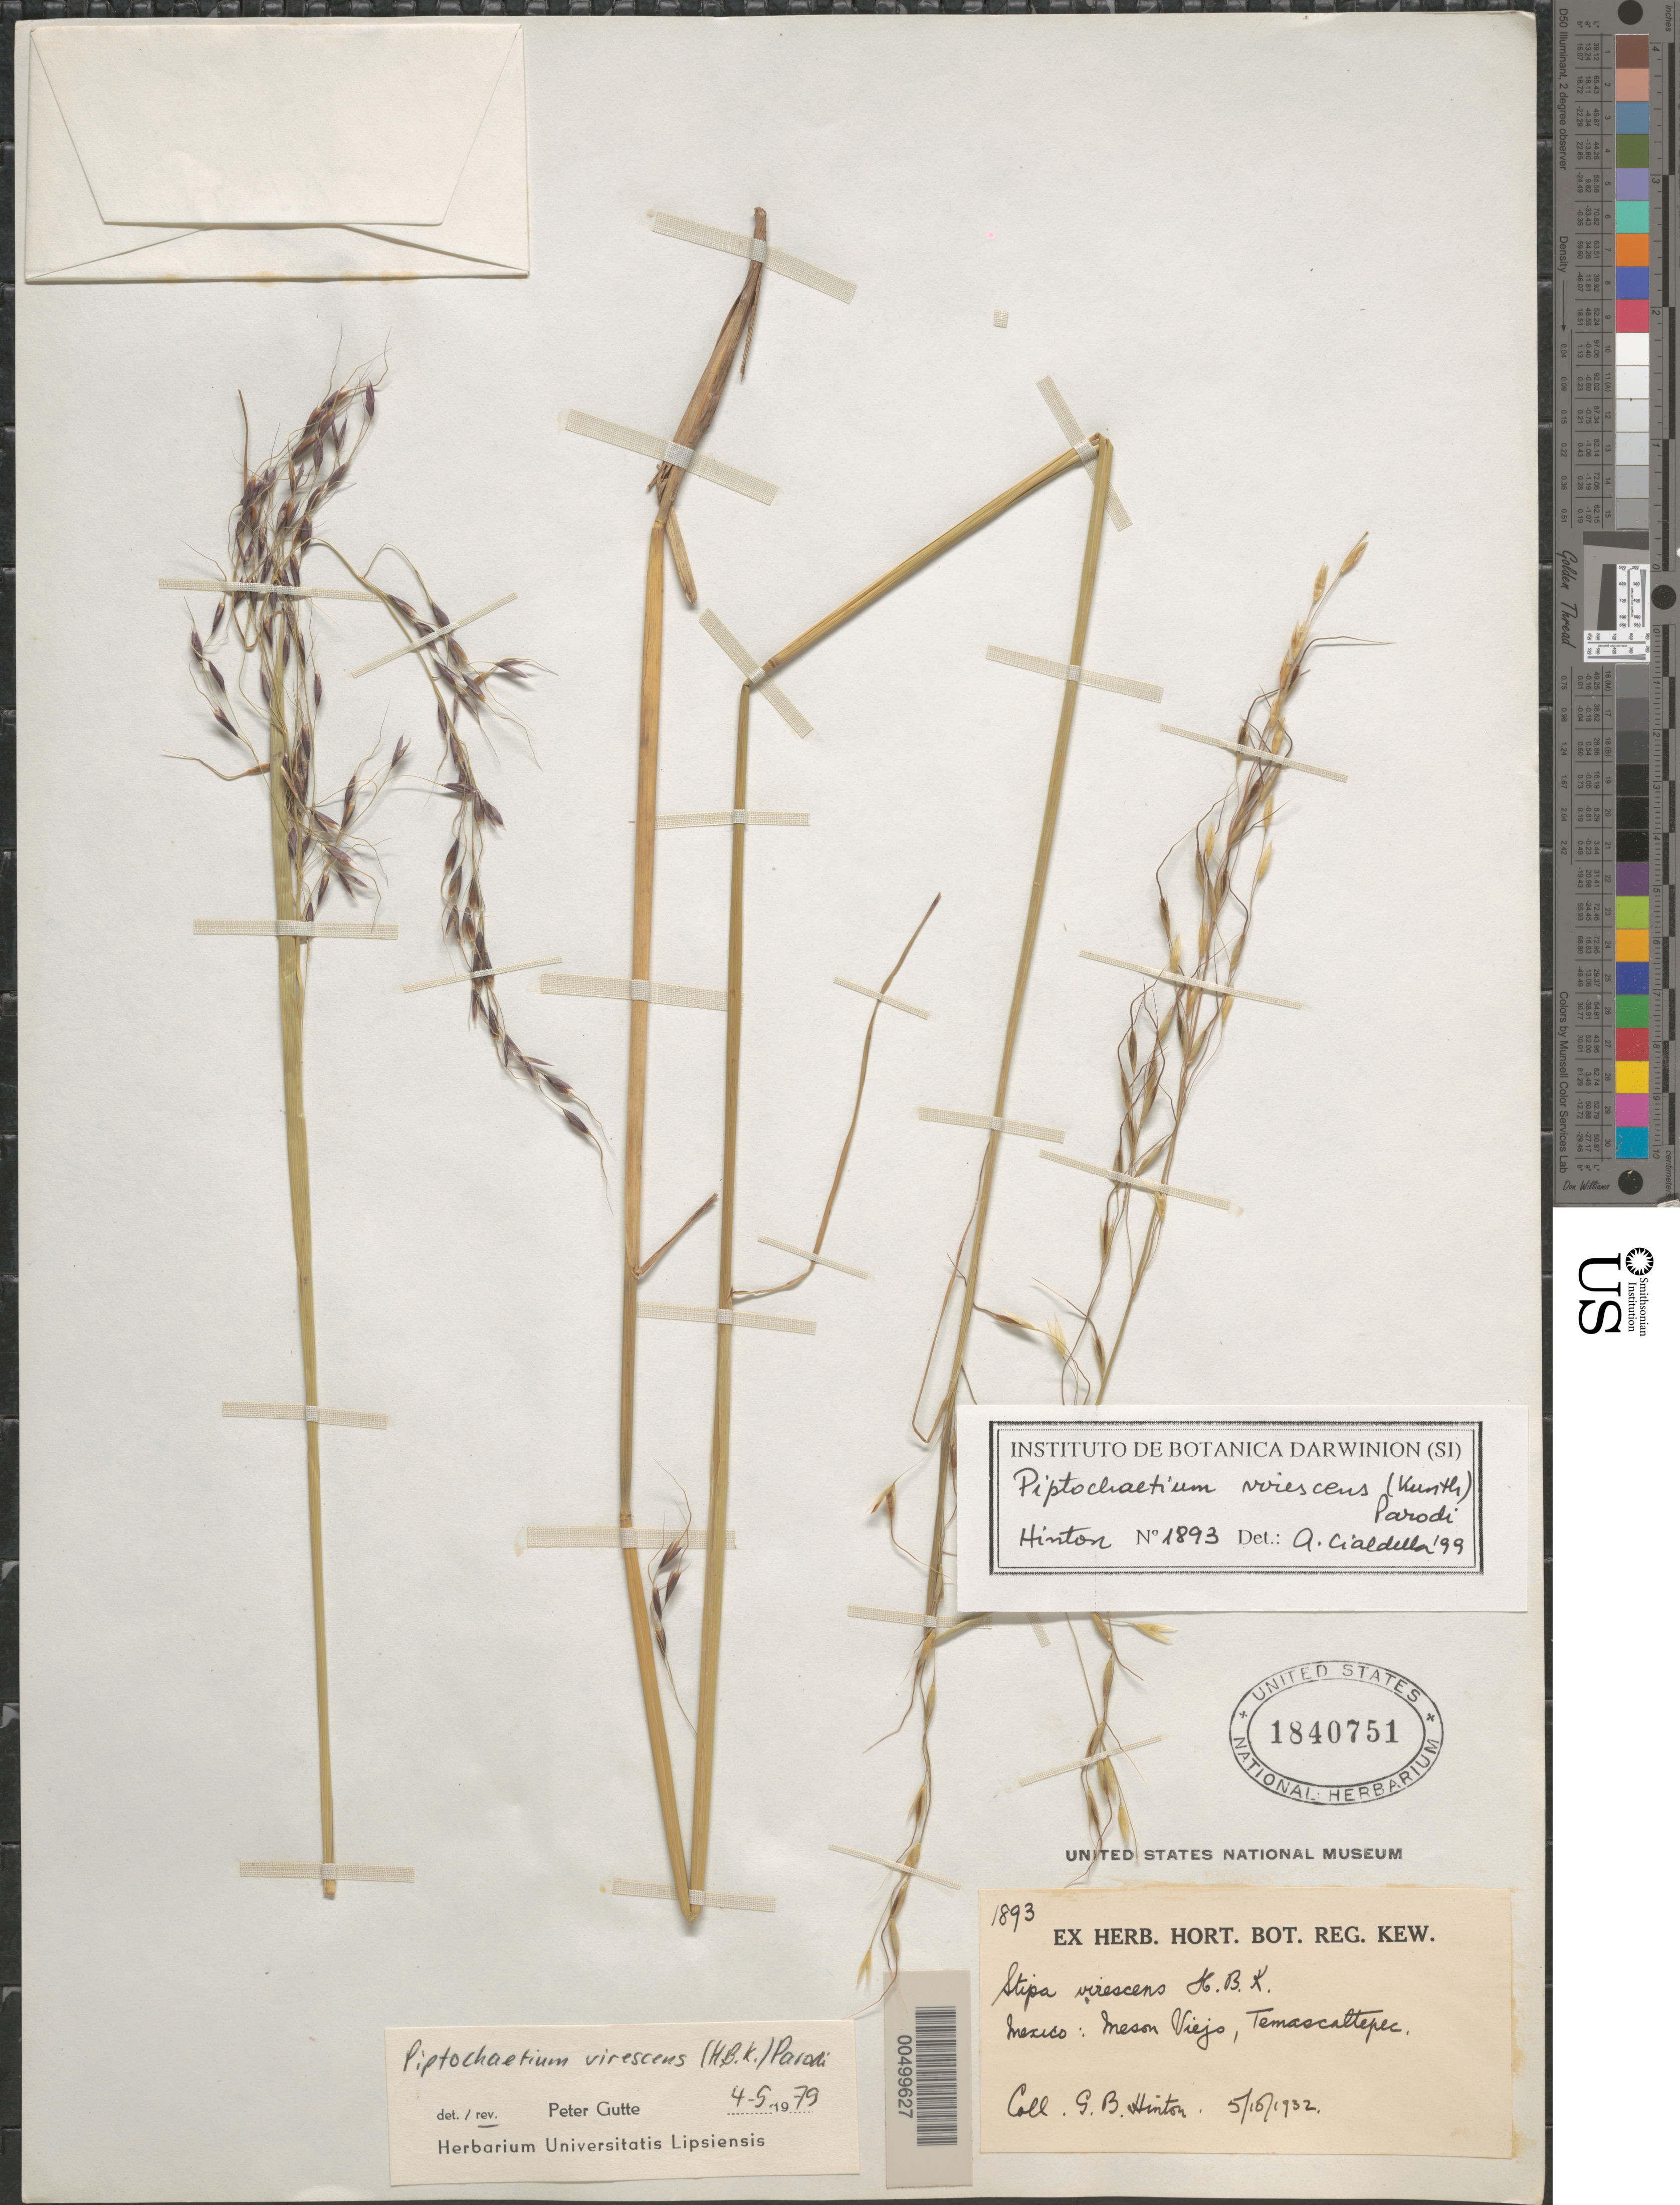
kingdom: Plantae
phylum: Tracheophyta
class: Liliopsida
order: Poales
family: Poaceae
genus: Piptochaetium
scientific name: Piptochaetium virescens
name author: (Kunth) Parodi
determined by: Gutte, P.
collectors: G. B. Hinton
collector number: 1893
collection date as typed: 5 Oct 1932 or 10 May 1932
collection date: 1932-05-10 or 1932-10-05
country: Mexico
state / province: México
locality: Mesón Viejo, Temascaltepec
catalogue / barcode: US 1840751